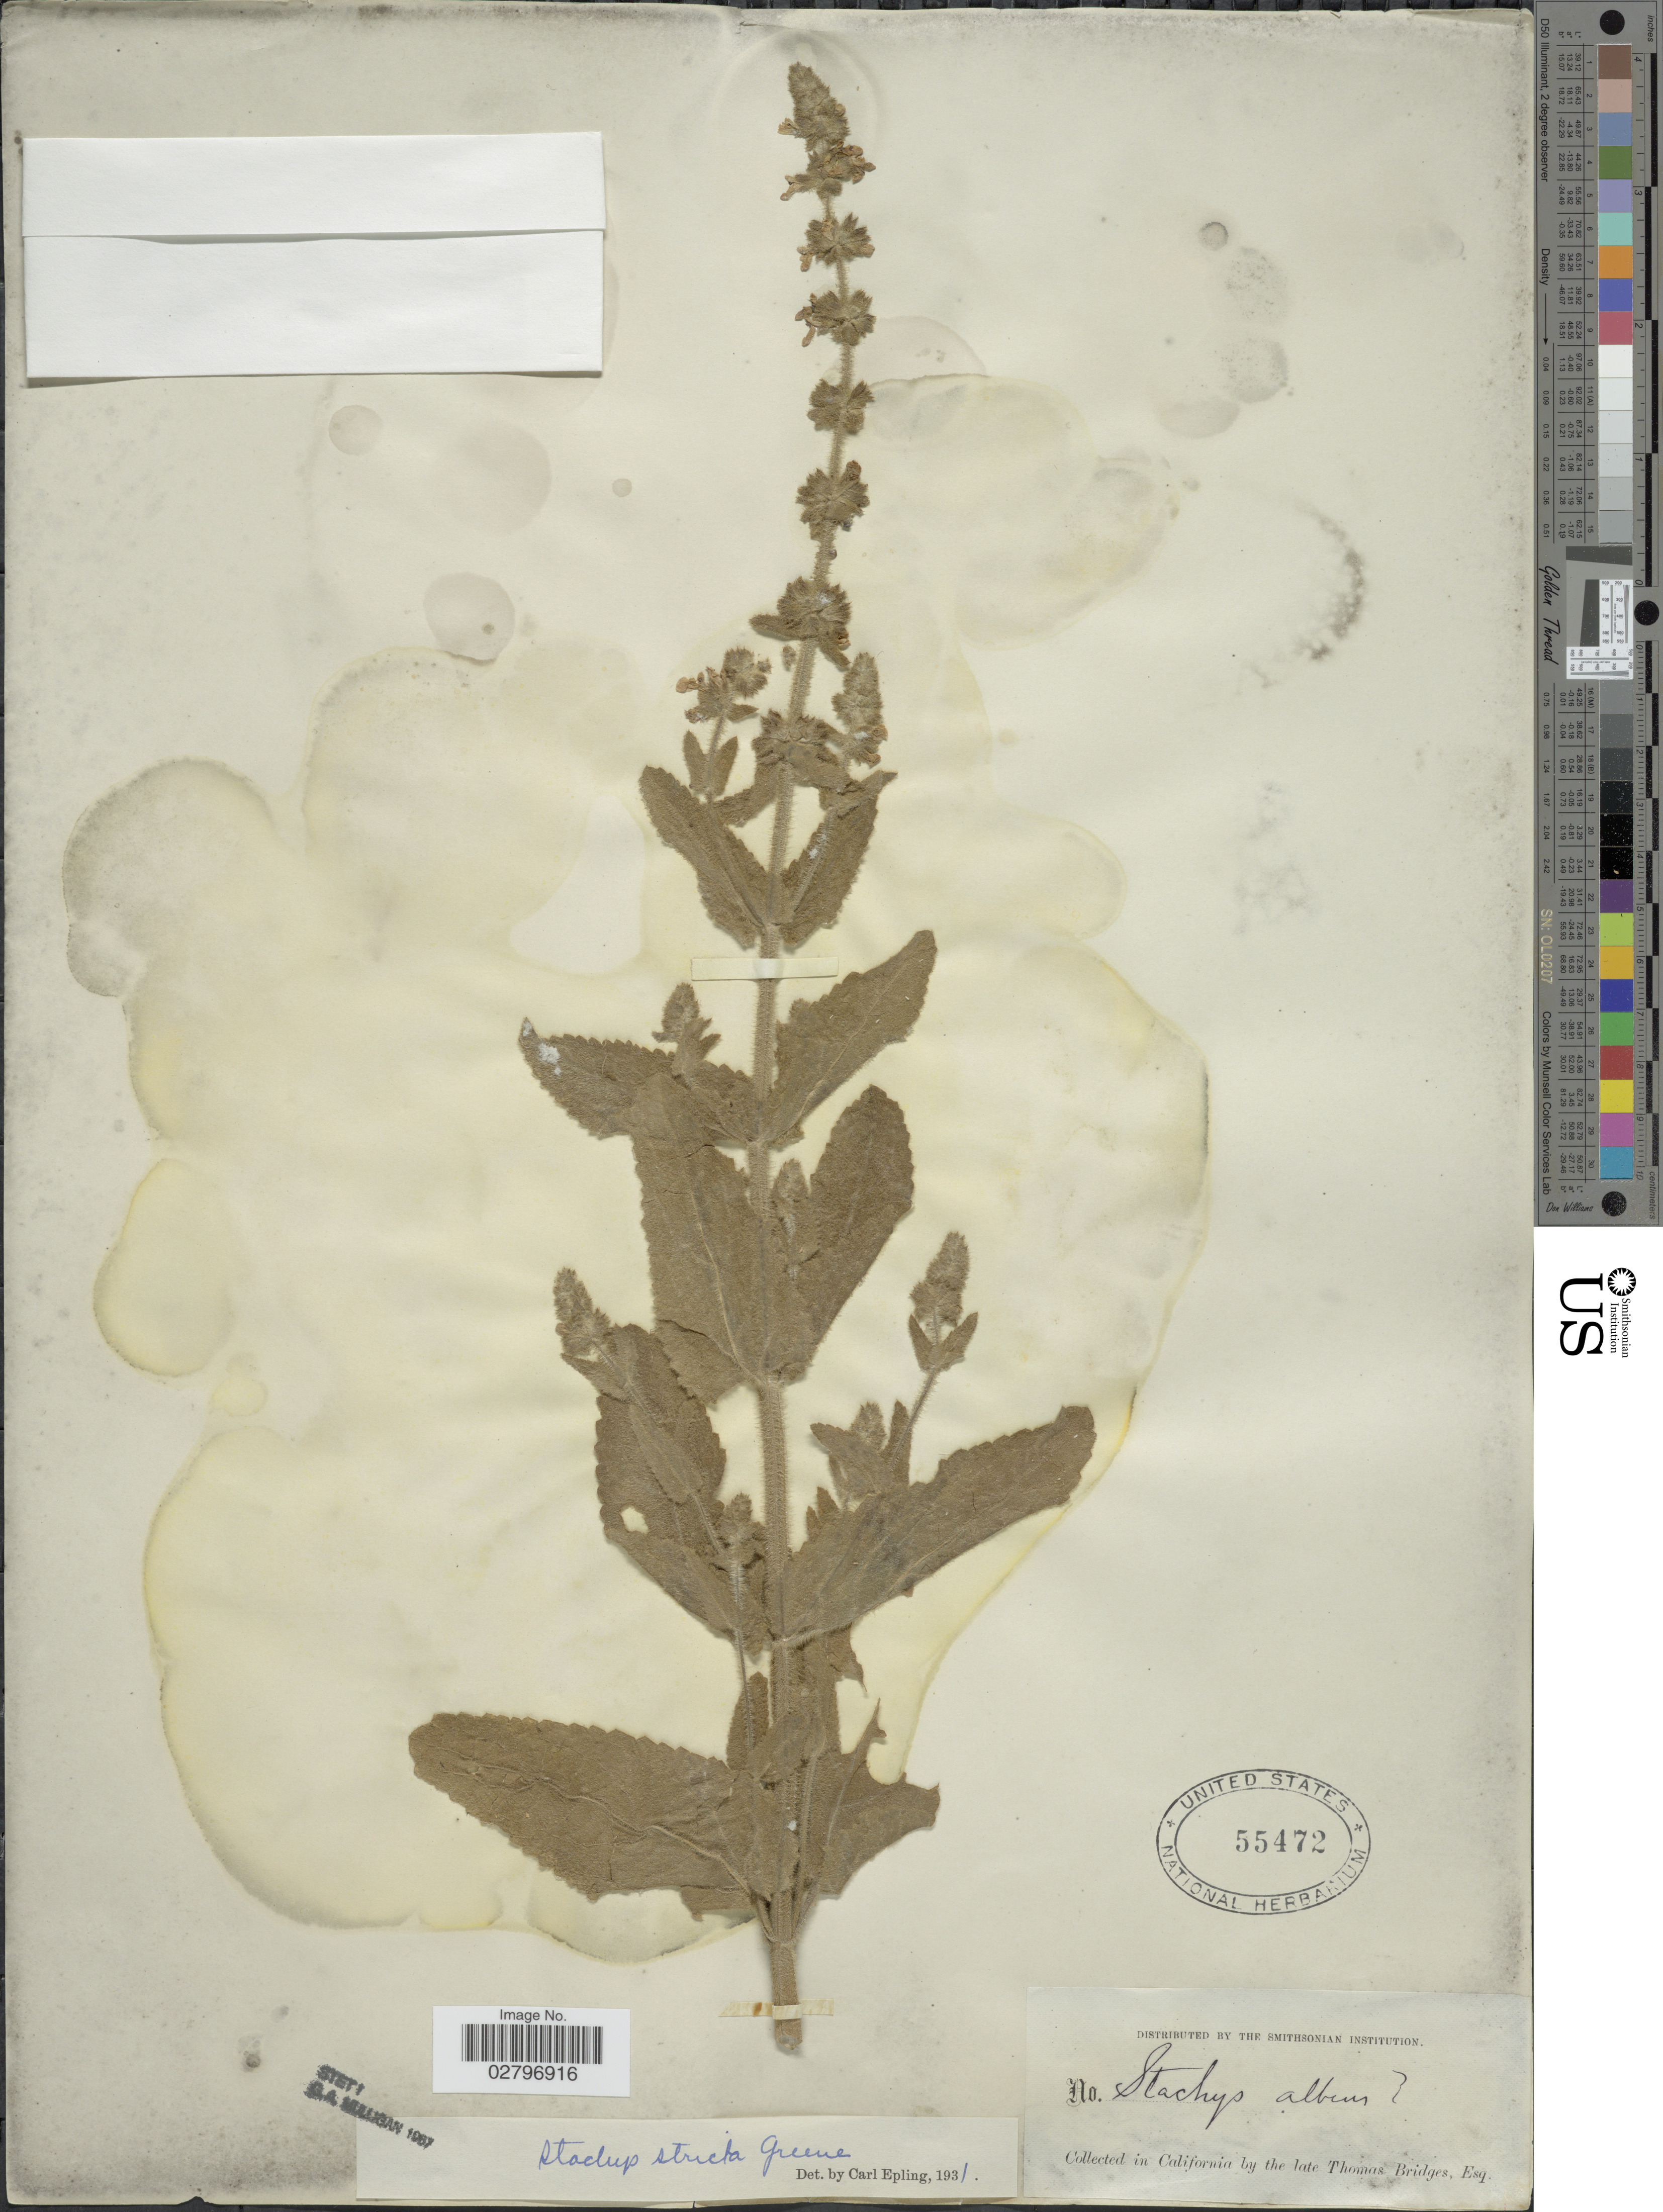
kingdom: Plantae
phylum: Tracheophyta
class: Magnoliopsida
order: Lamiales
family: Lamiaceae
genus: Stachys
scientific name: Stachys stricta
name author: Greene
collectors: T. Bridges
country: United States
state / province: California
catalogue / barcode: US 55472